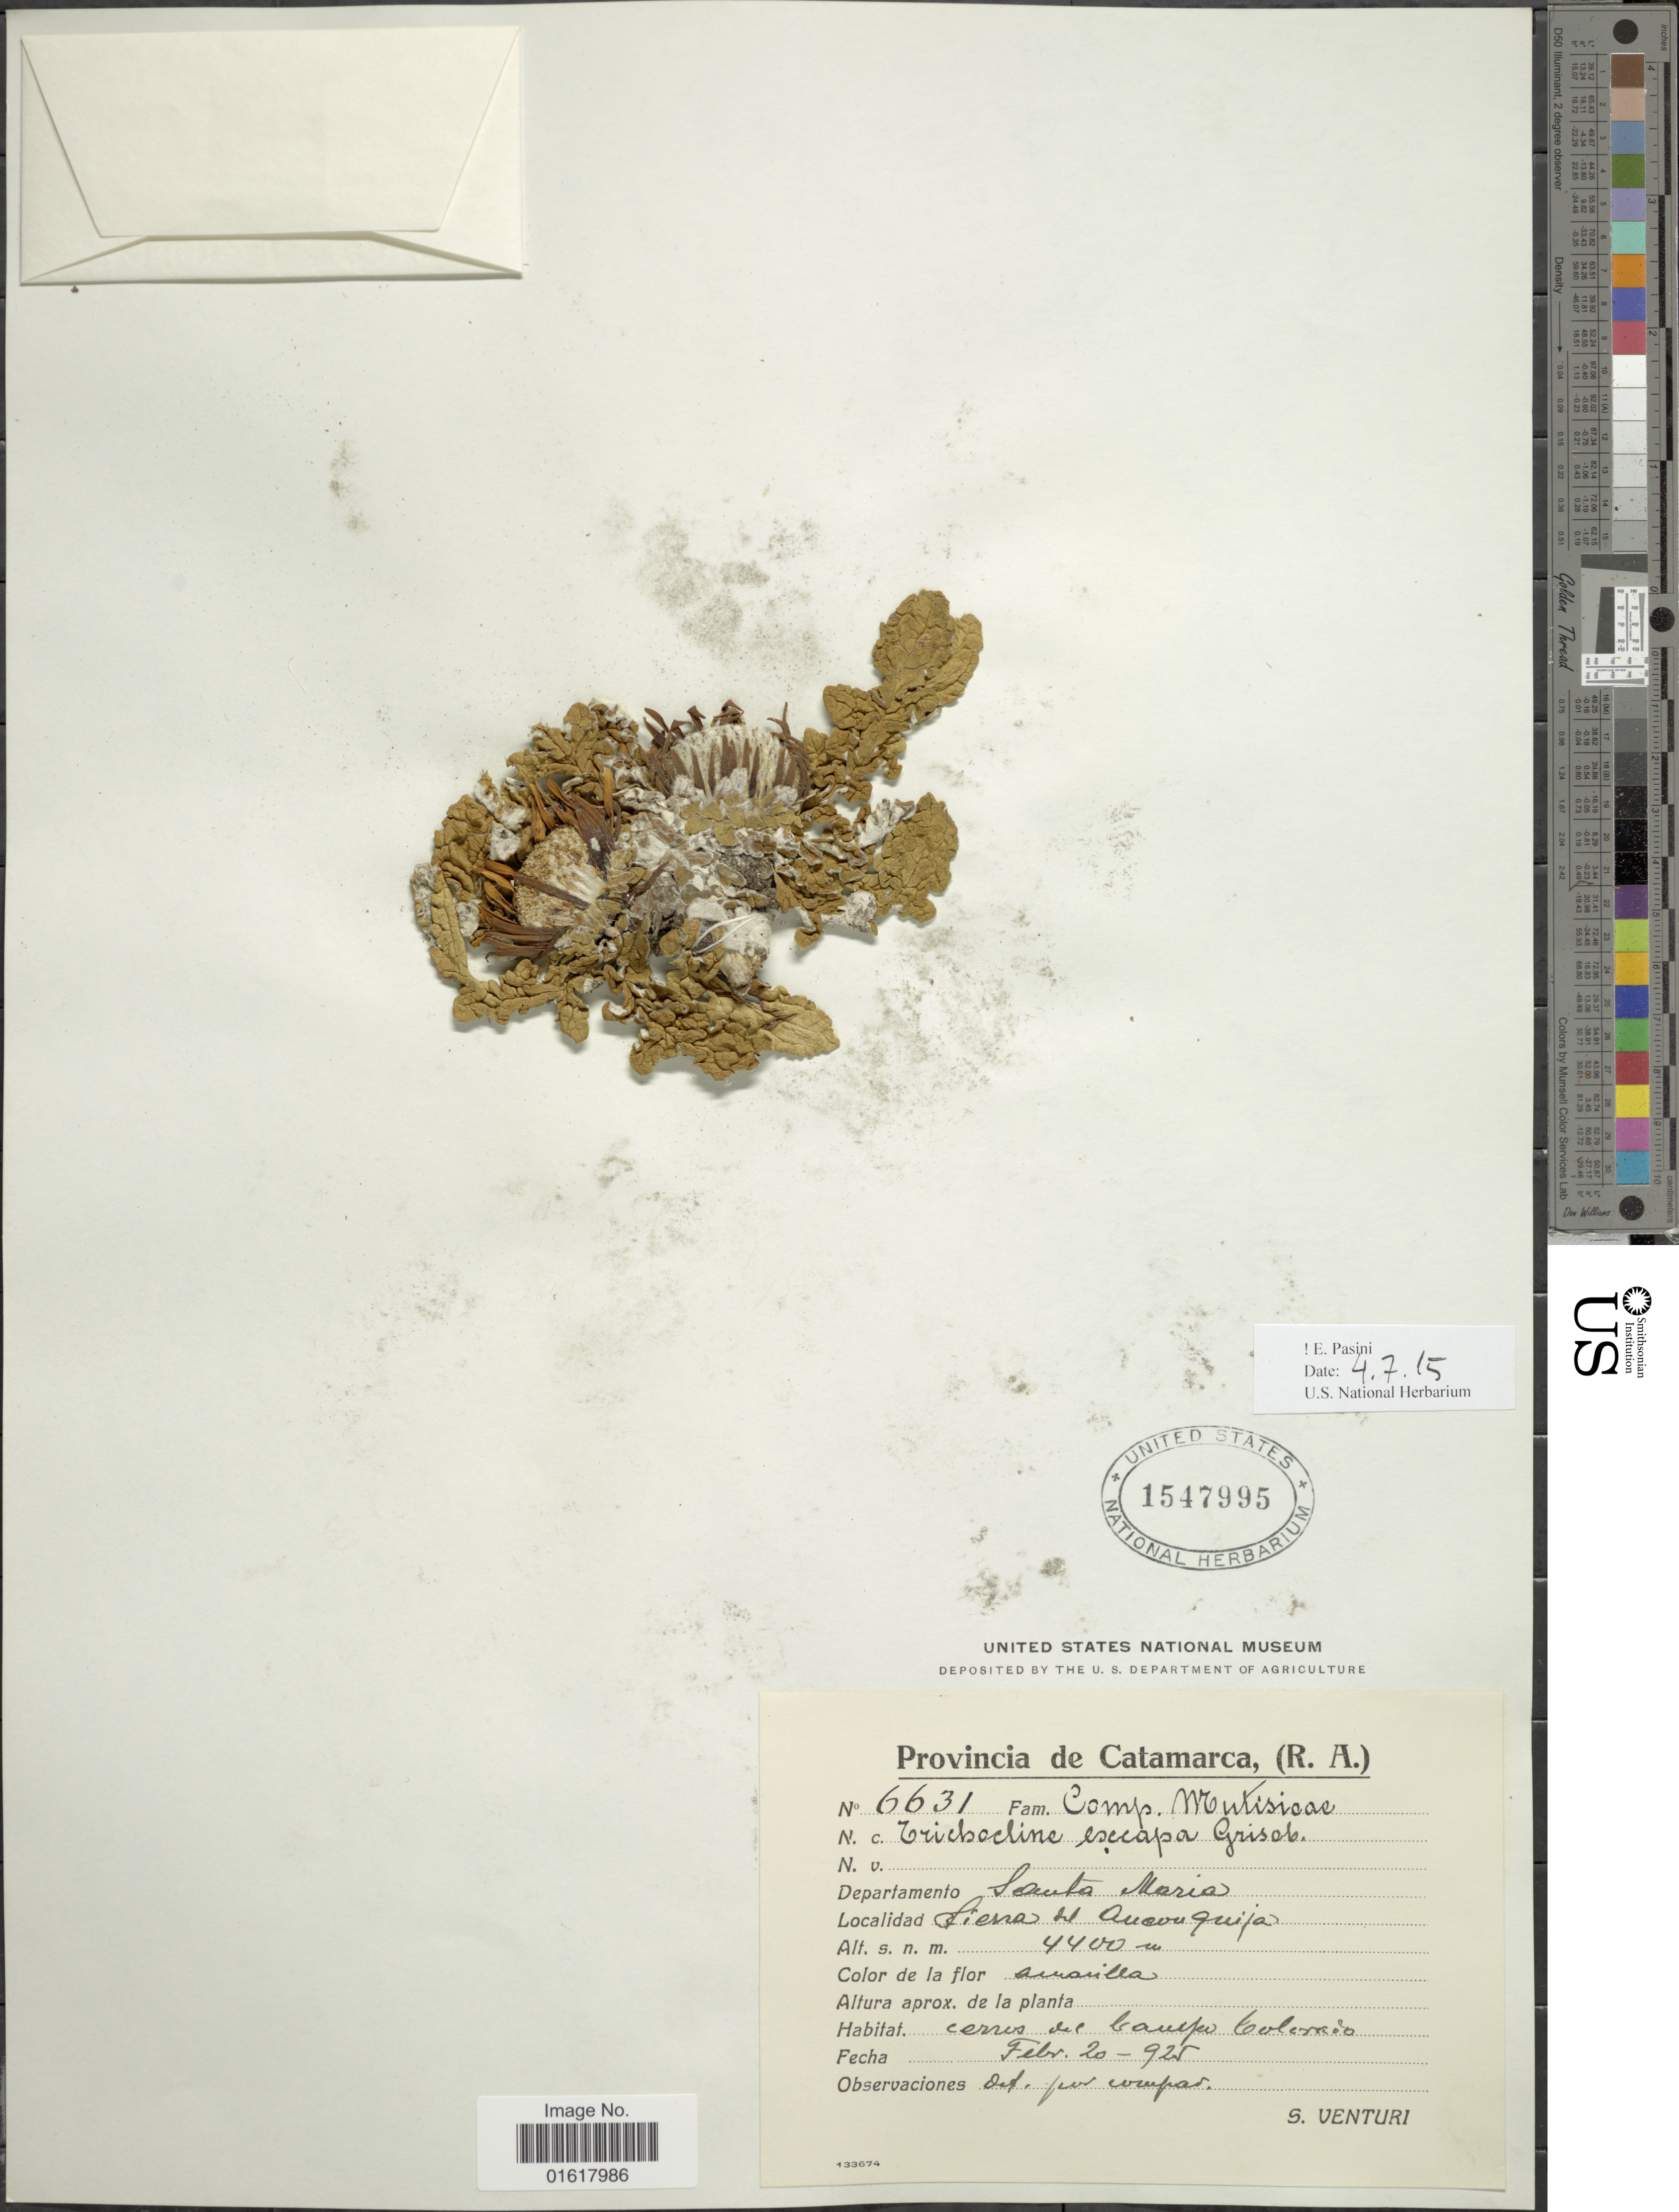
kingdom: Plantae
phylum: Tracheophyta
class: Magnoliopsida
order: Asterales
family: Asteraceae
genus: Trichocline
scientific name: Trichocline exscapa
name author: Griseb.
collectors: S. Venturi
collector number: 6631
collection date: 1925-02-20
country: Argentina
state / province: Catamarca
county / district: Santa Maria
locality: Sierra del Aconquija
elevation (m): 4400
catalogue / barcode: US 1547995